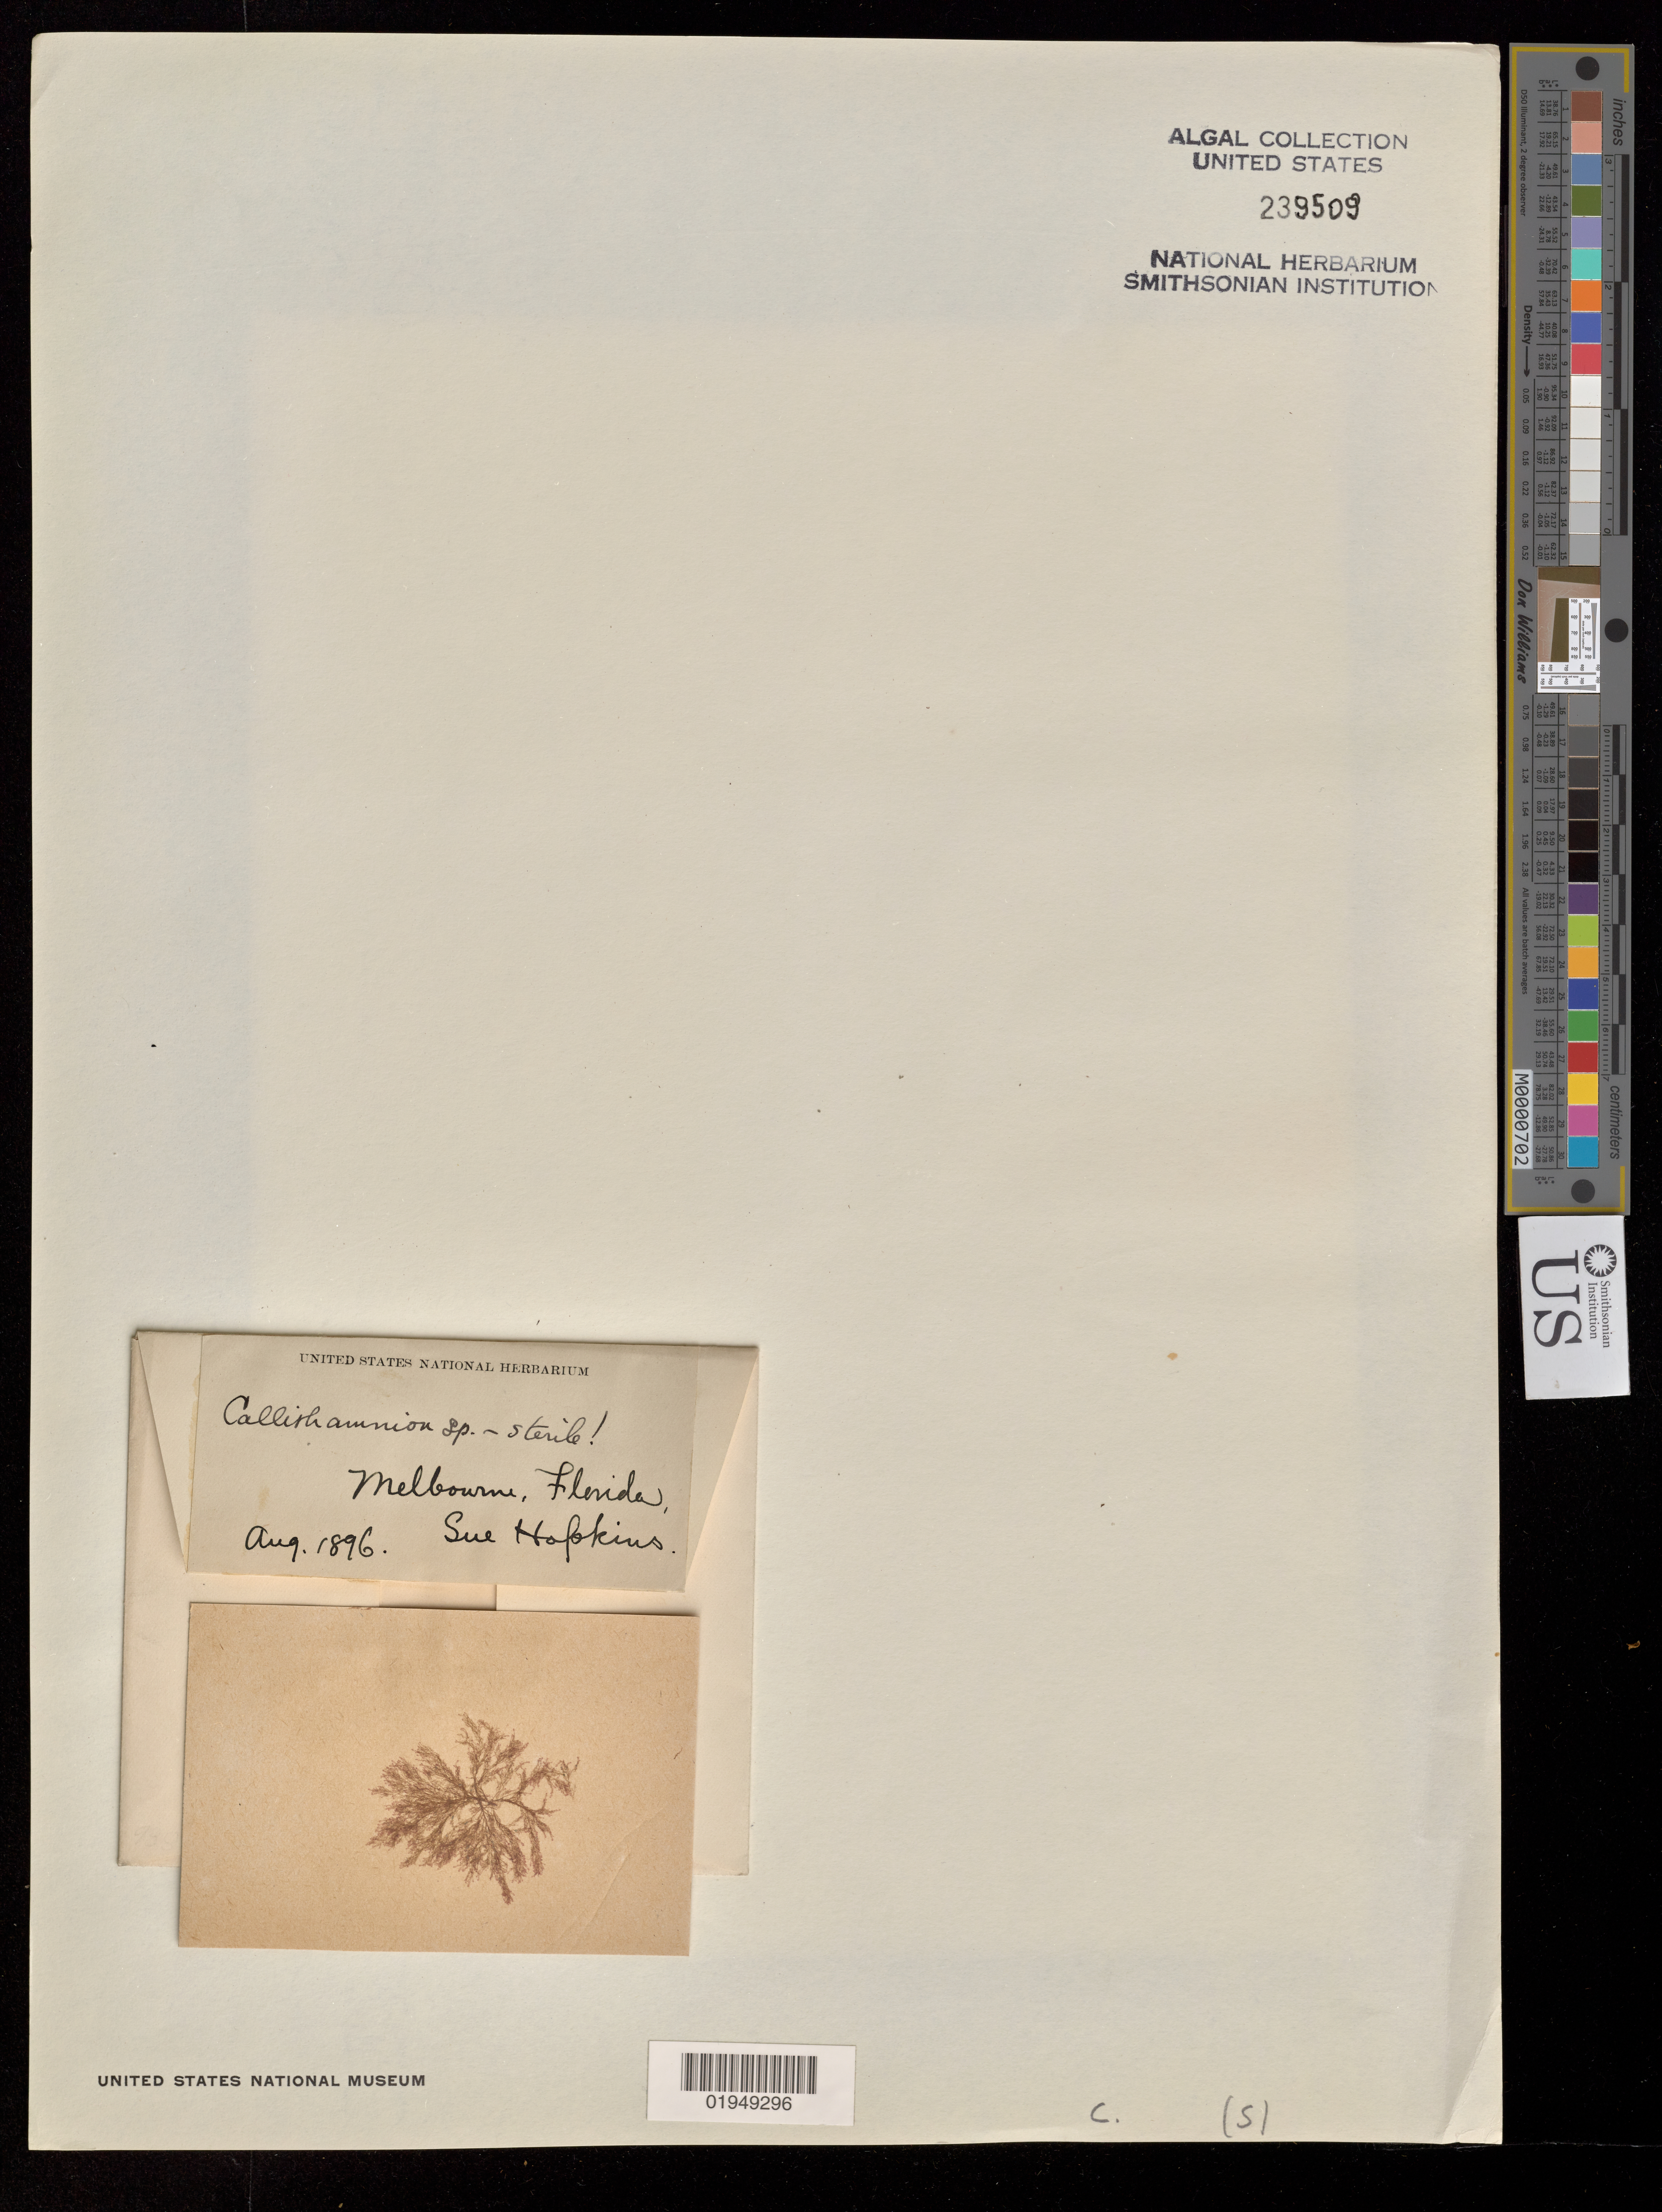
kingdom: Plantae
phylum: Rhodophyta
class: Florideophyceae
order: Ceramiales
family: Callithamniaceae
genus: Callithamnion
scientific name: Callithamnion sp.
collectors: S. Hopkins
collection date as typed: Aug 1896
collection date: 1896-08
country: United States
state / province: Florida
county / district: Brevard County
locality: Melbourne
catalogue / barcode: US 239509